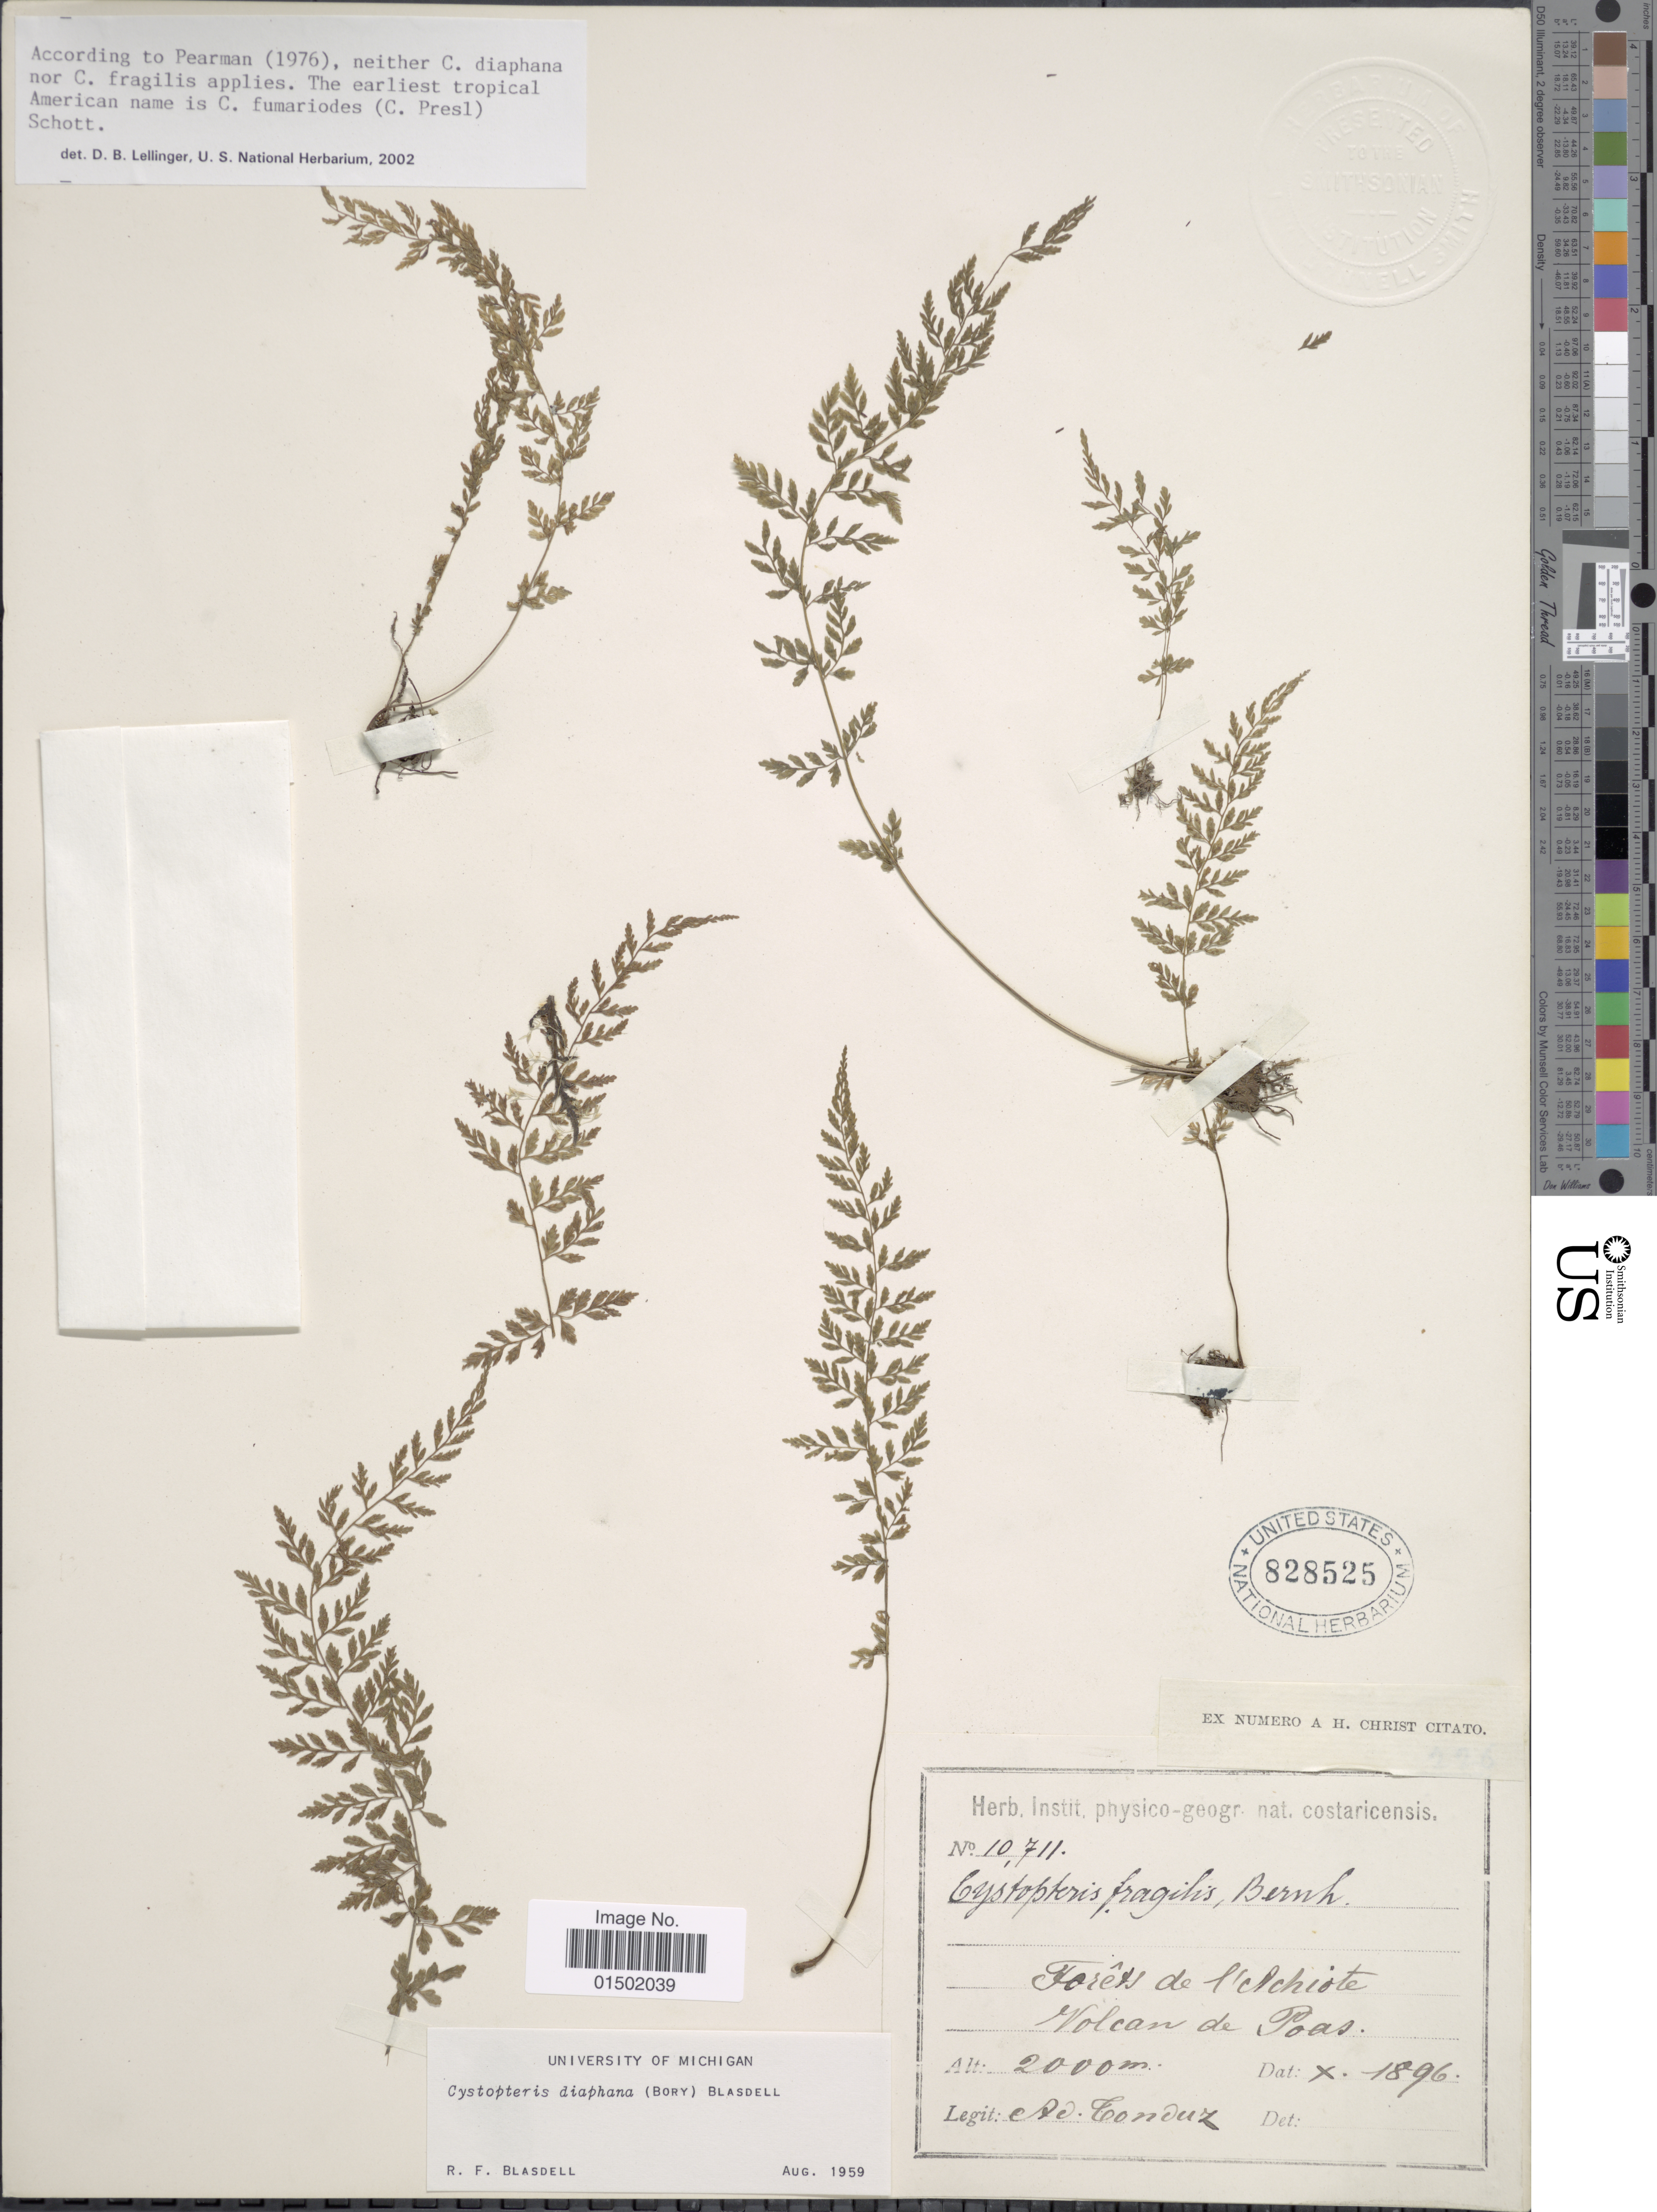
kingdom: Plantae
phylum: Tracheophyta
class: Polypodiopsida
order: Polypodiales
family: Cystopteridaceae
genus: Cystopteris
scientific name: Cystopteris fumarioides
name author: (C. Presl) Schott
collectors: A. Tonduz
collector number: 10711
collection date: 1896-10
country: Costa Rica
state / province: Alajuela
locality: Forets de lÁchiote. Volcan de Poas.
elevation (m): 2000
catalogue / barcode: US 828525